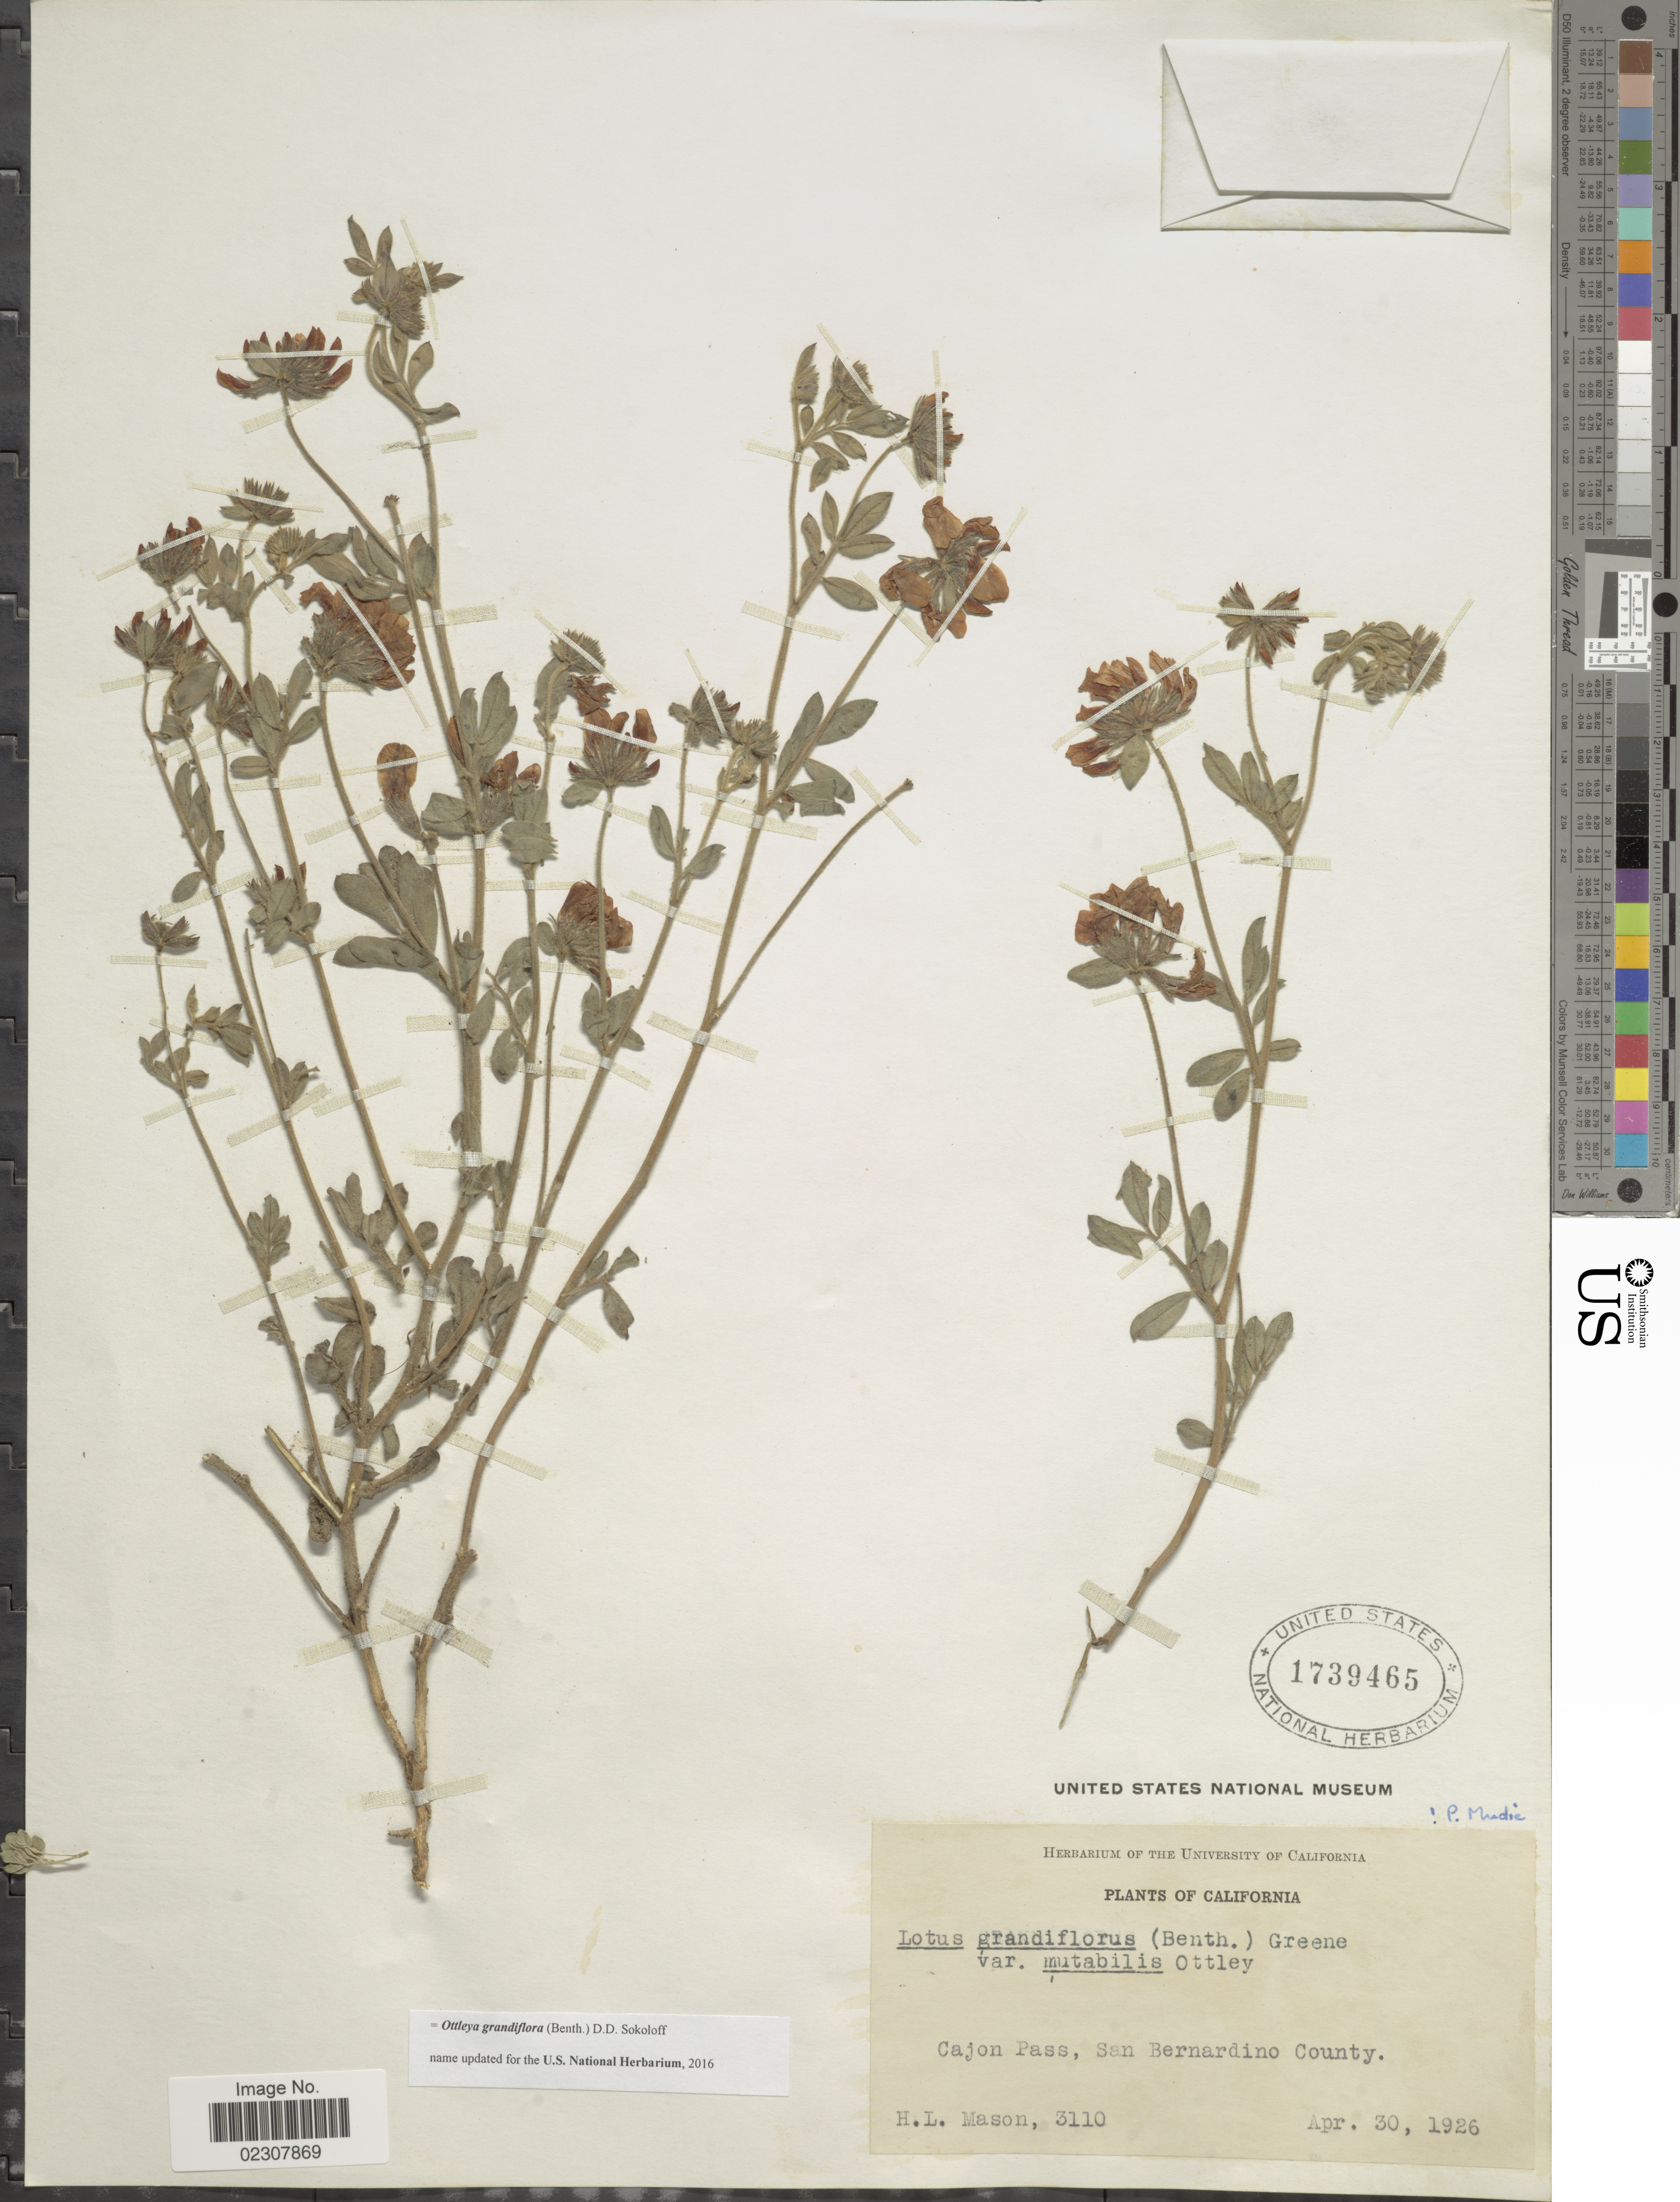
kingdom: Plantae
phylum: Tracheophyta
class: Magnoliopsida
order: Fabales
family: Fabaceae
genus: Ottleya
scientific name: Ottleya grandiflora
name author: (Benth.) D.D. Sokoloff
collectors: H. L. Mason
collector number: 3110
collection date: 1926-04-30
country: United States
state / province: California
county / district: San Bernardino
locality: Cajon Pass, San Bernardino County.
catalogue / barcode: US 1739465